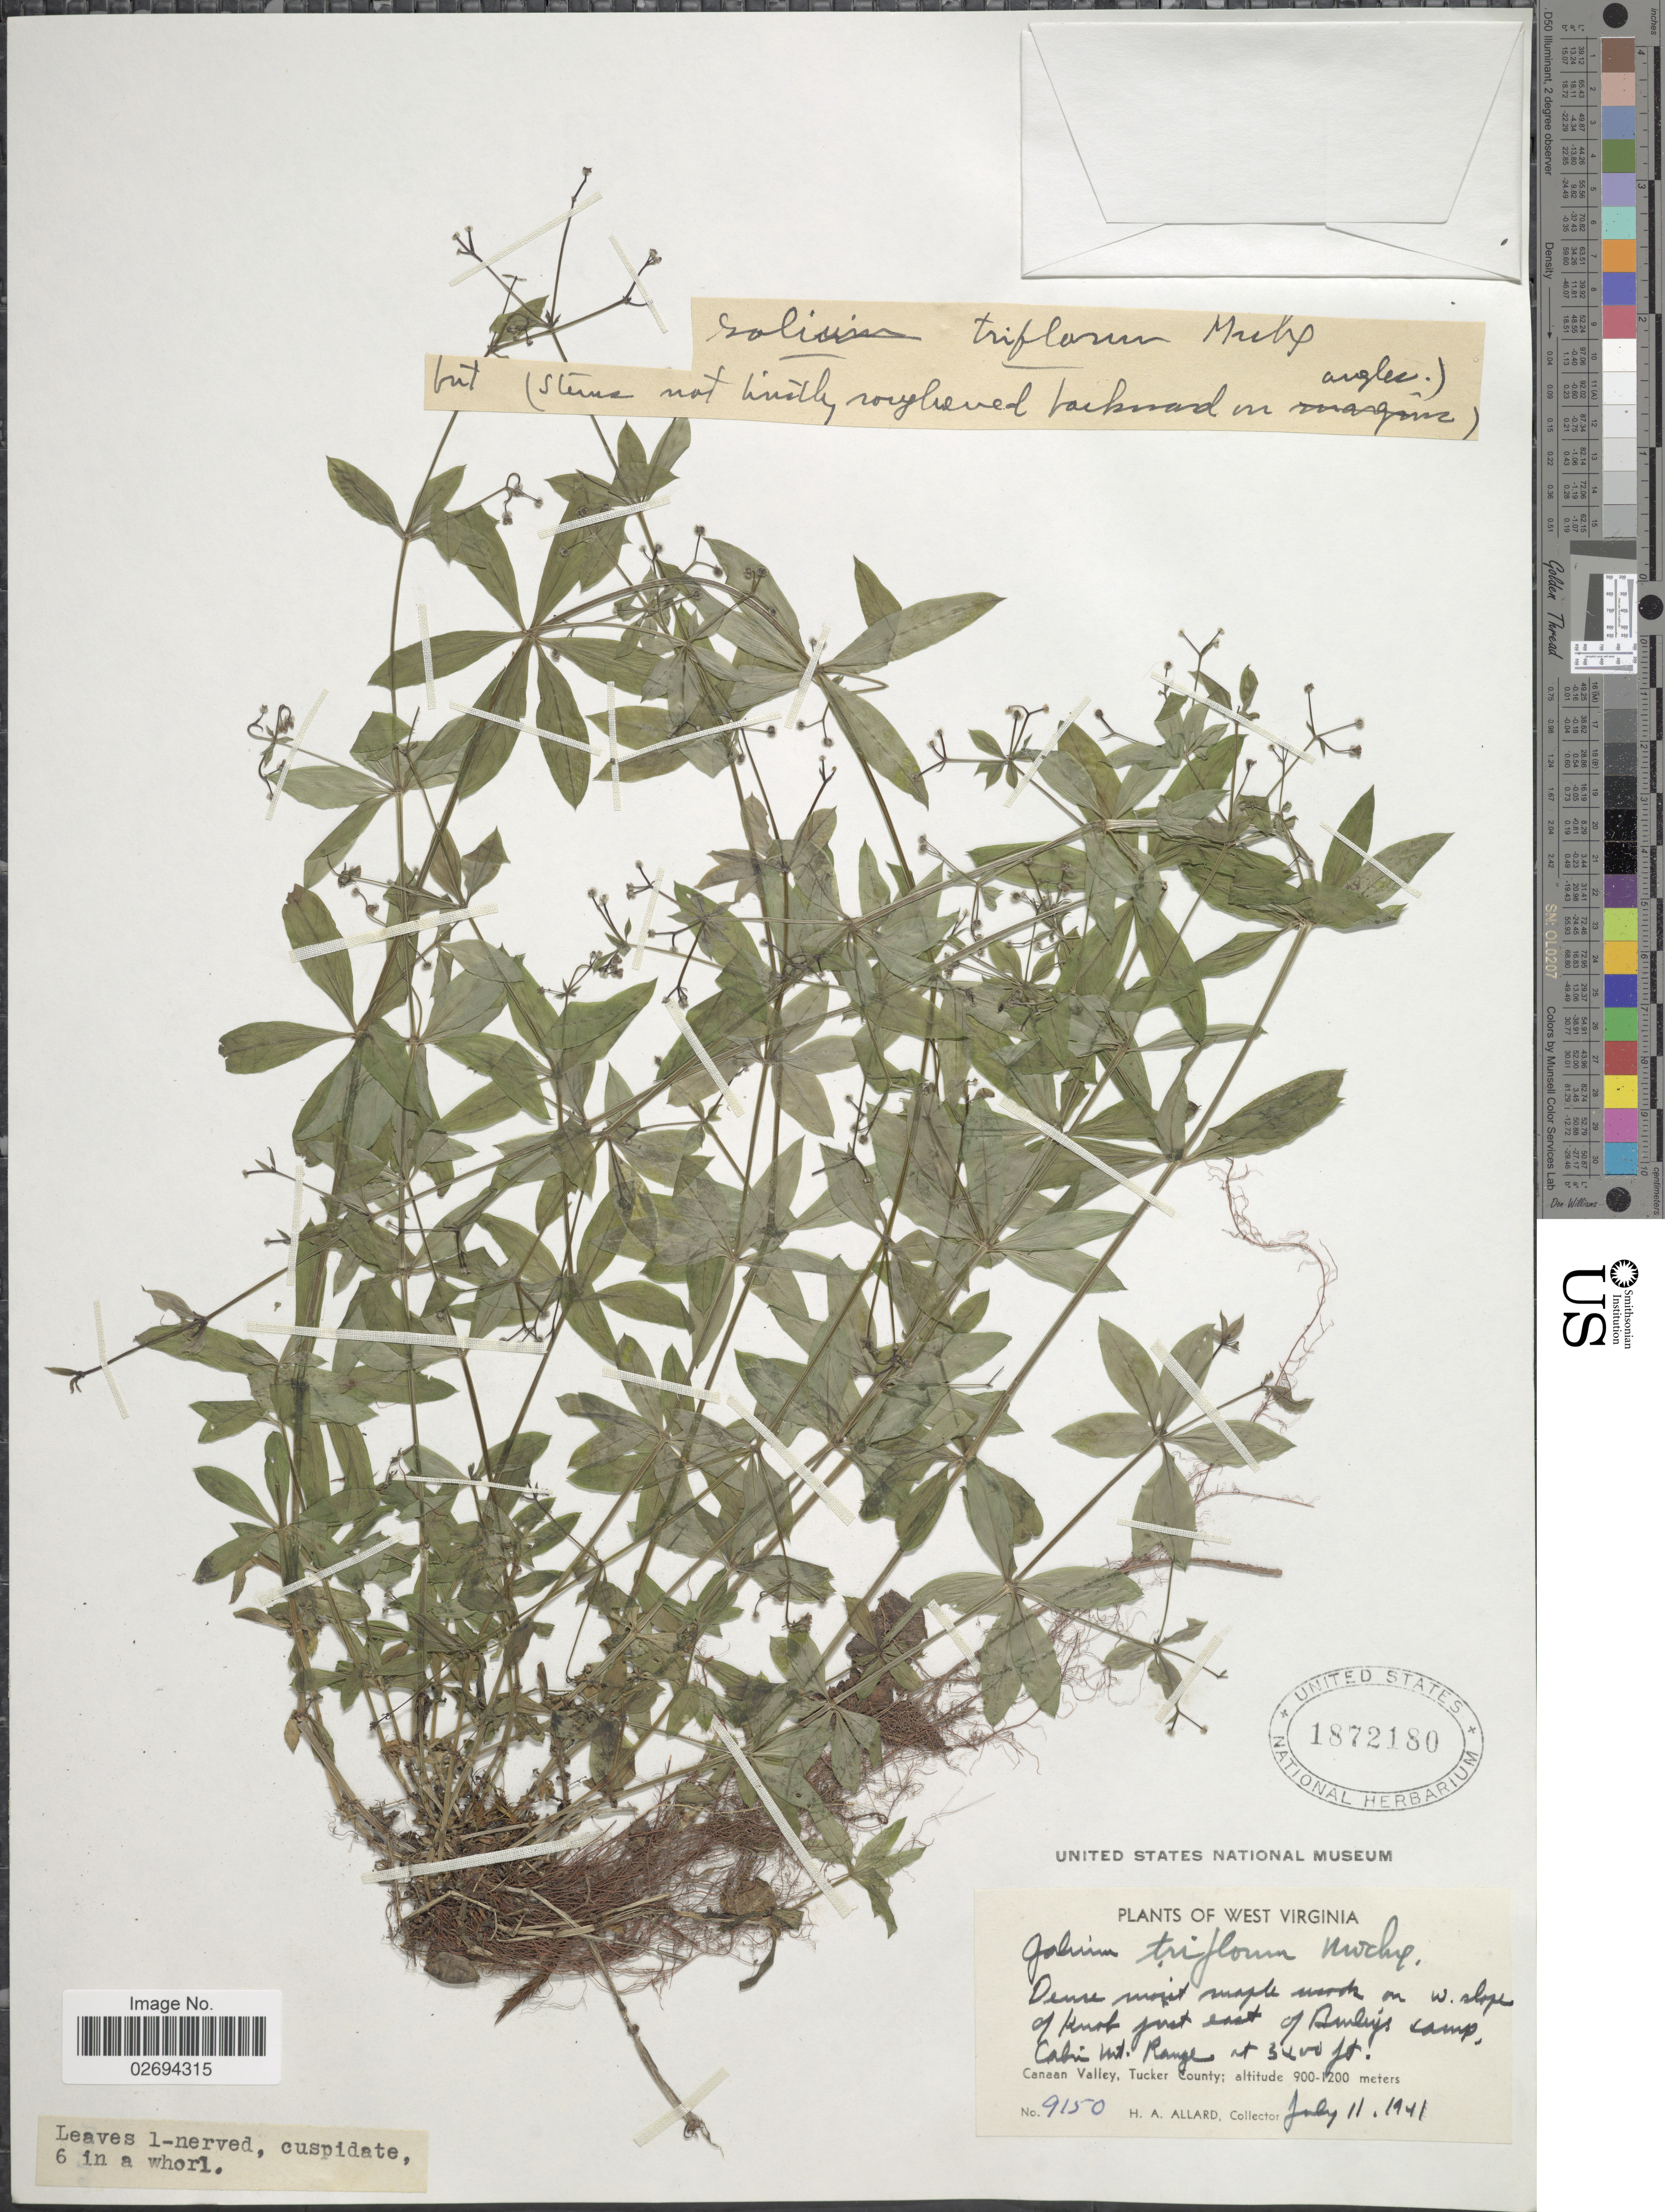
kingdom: Plantae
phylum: Tracheophyta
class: Magnoliopsida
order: Gentianales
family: Rubiaceae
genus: Galium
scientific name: Galium triflorum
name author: Michx.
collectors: H. A. Allard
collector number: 9150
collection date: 1941-07-11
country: United States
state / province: West Virginia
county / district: Tucker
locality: Dense moist maple woods on W. slope of Knob just east of Burley's Camp, Cabin Mt. Range. Canaan Valley, Tucker County.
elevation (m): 1036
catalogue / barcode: US 1872180